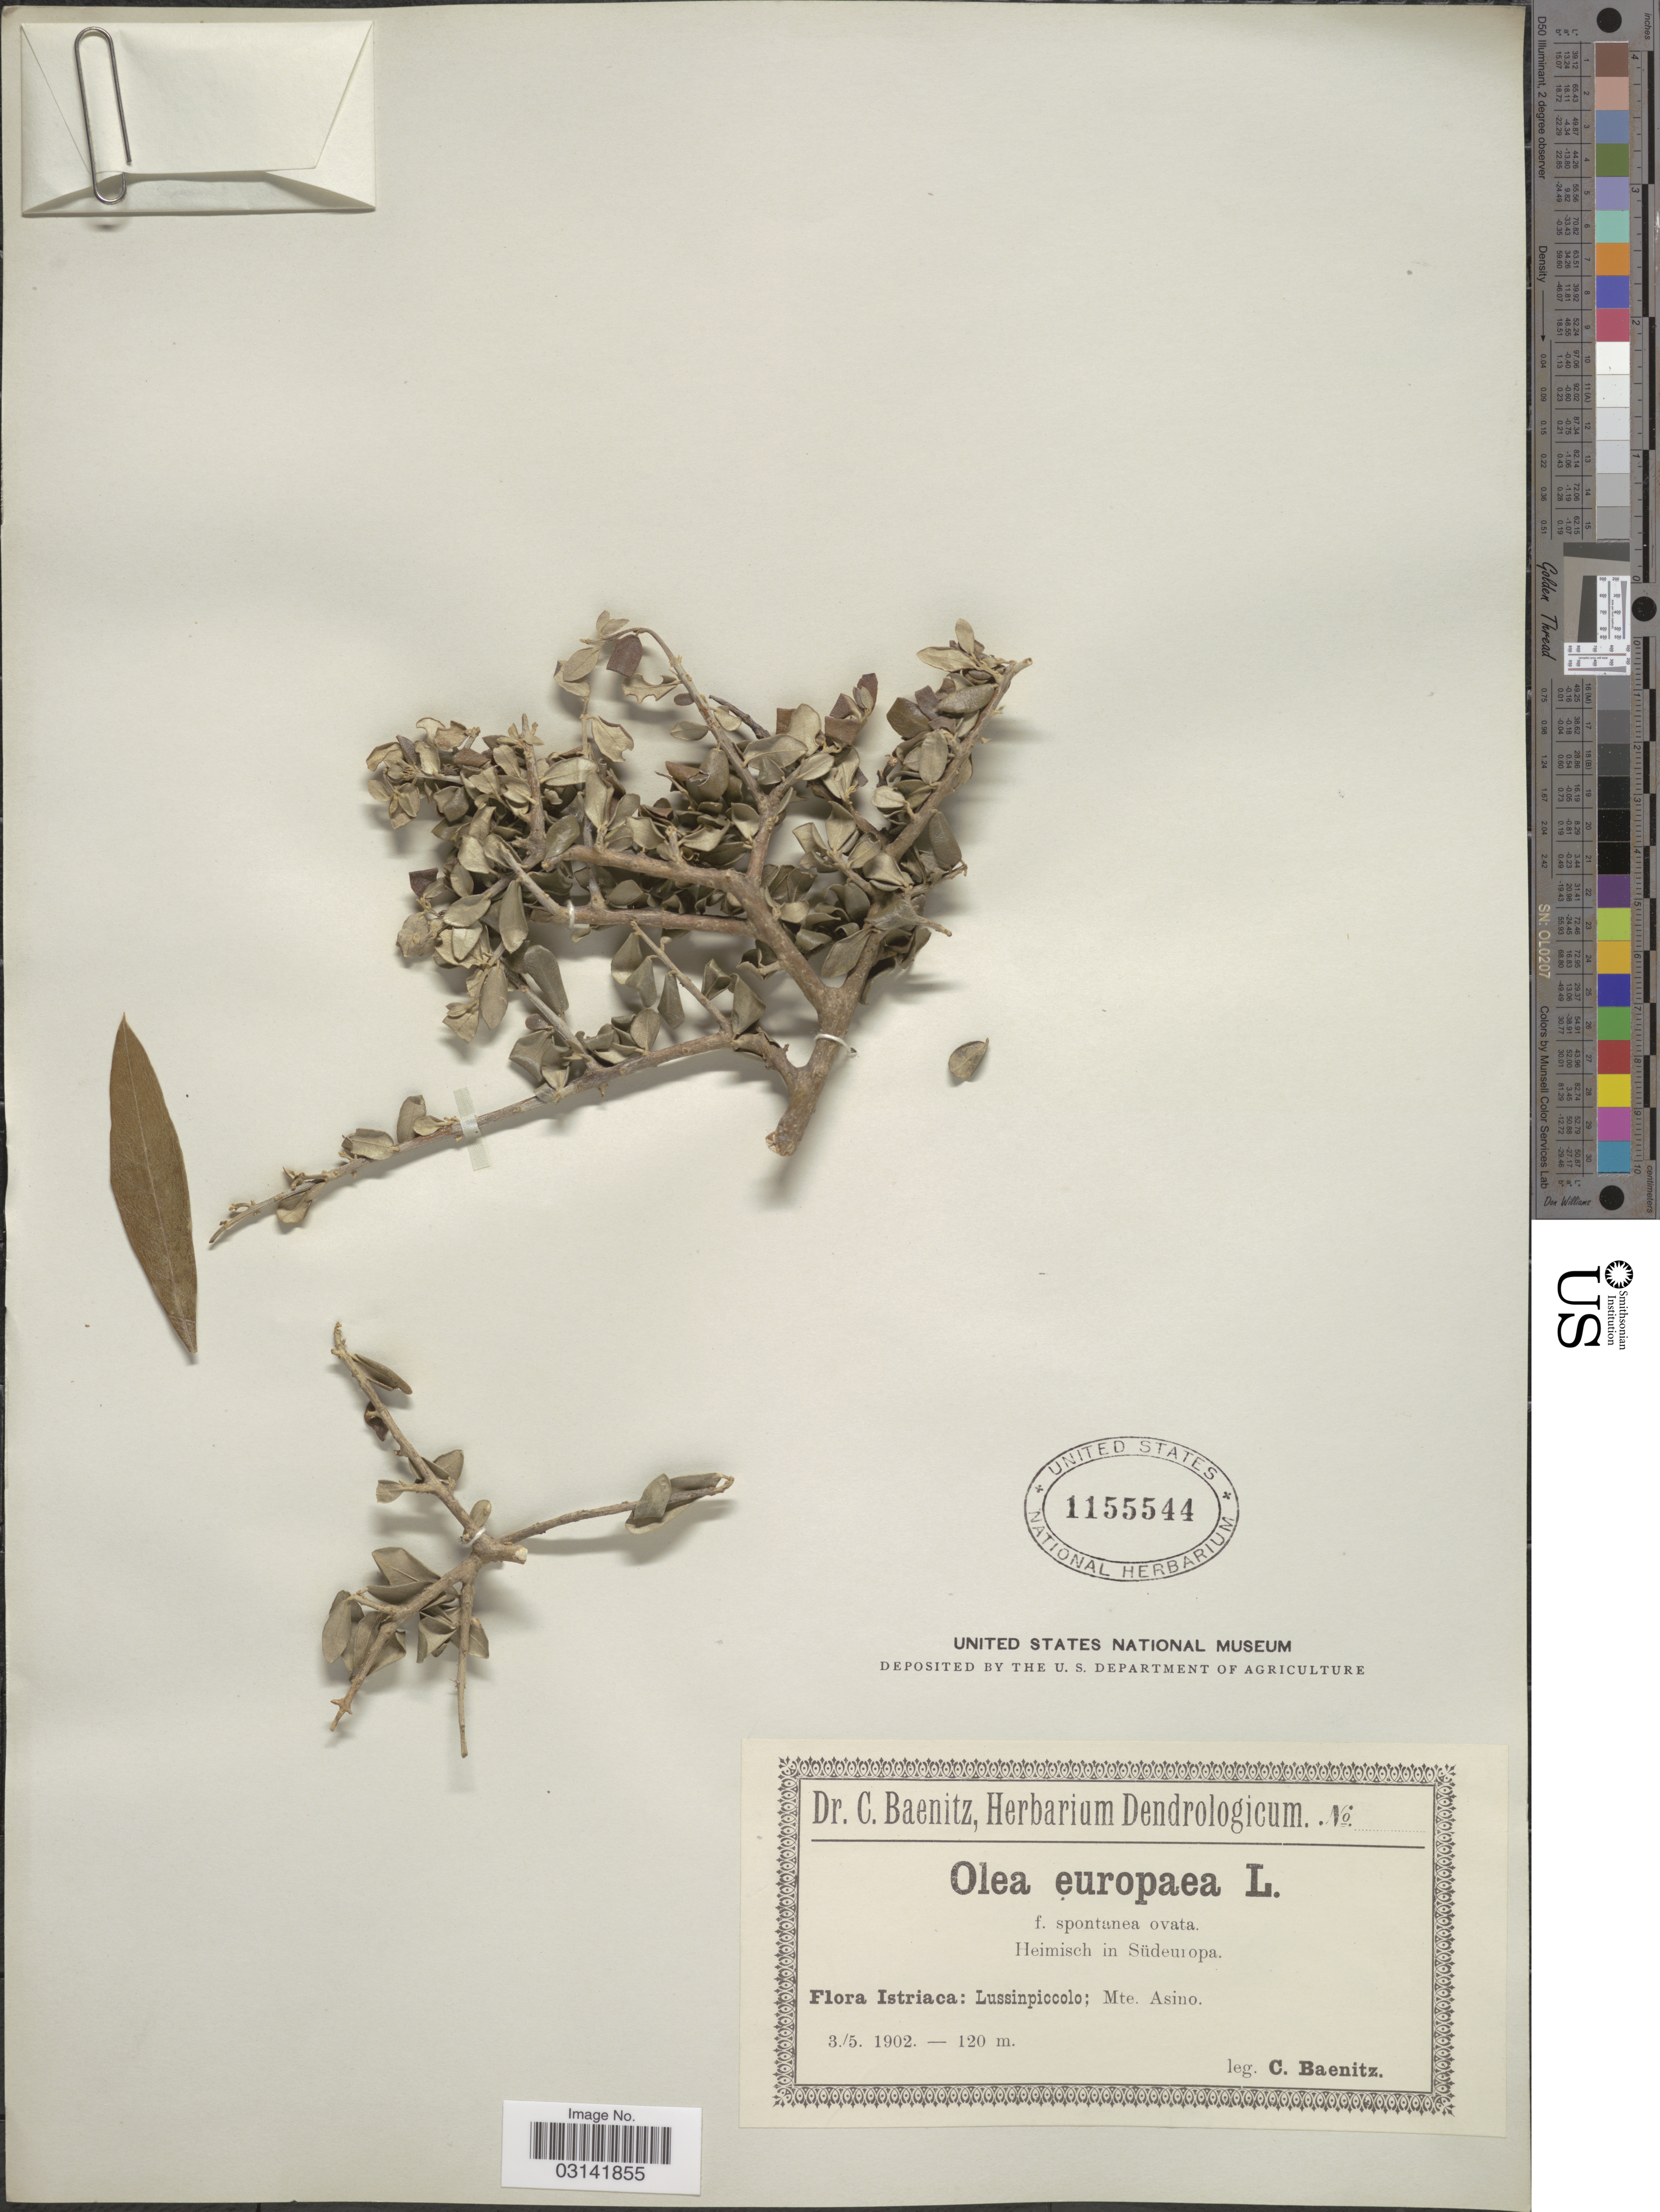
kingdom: Plantae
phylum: Tracheophyta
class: Magnoliopsida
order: Lamiales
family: Oleaceae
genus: Olea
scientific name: Olea europaea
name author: L.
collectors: C. G. Baenitz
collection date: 1902-05-03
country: Croatia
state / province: Istria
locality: Istriaca: Lussinpiccolo; Mte. Asino.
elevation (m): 120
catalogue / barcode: US 1155544